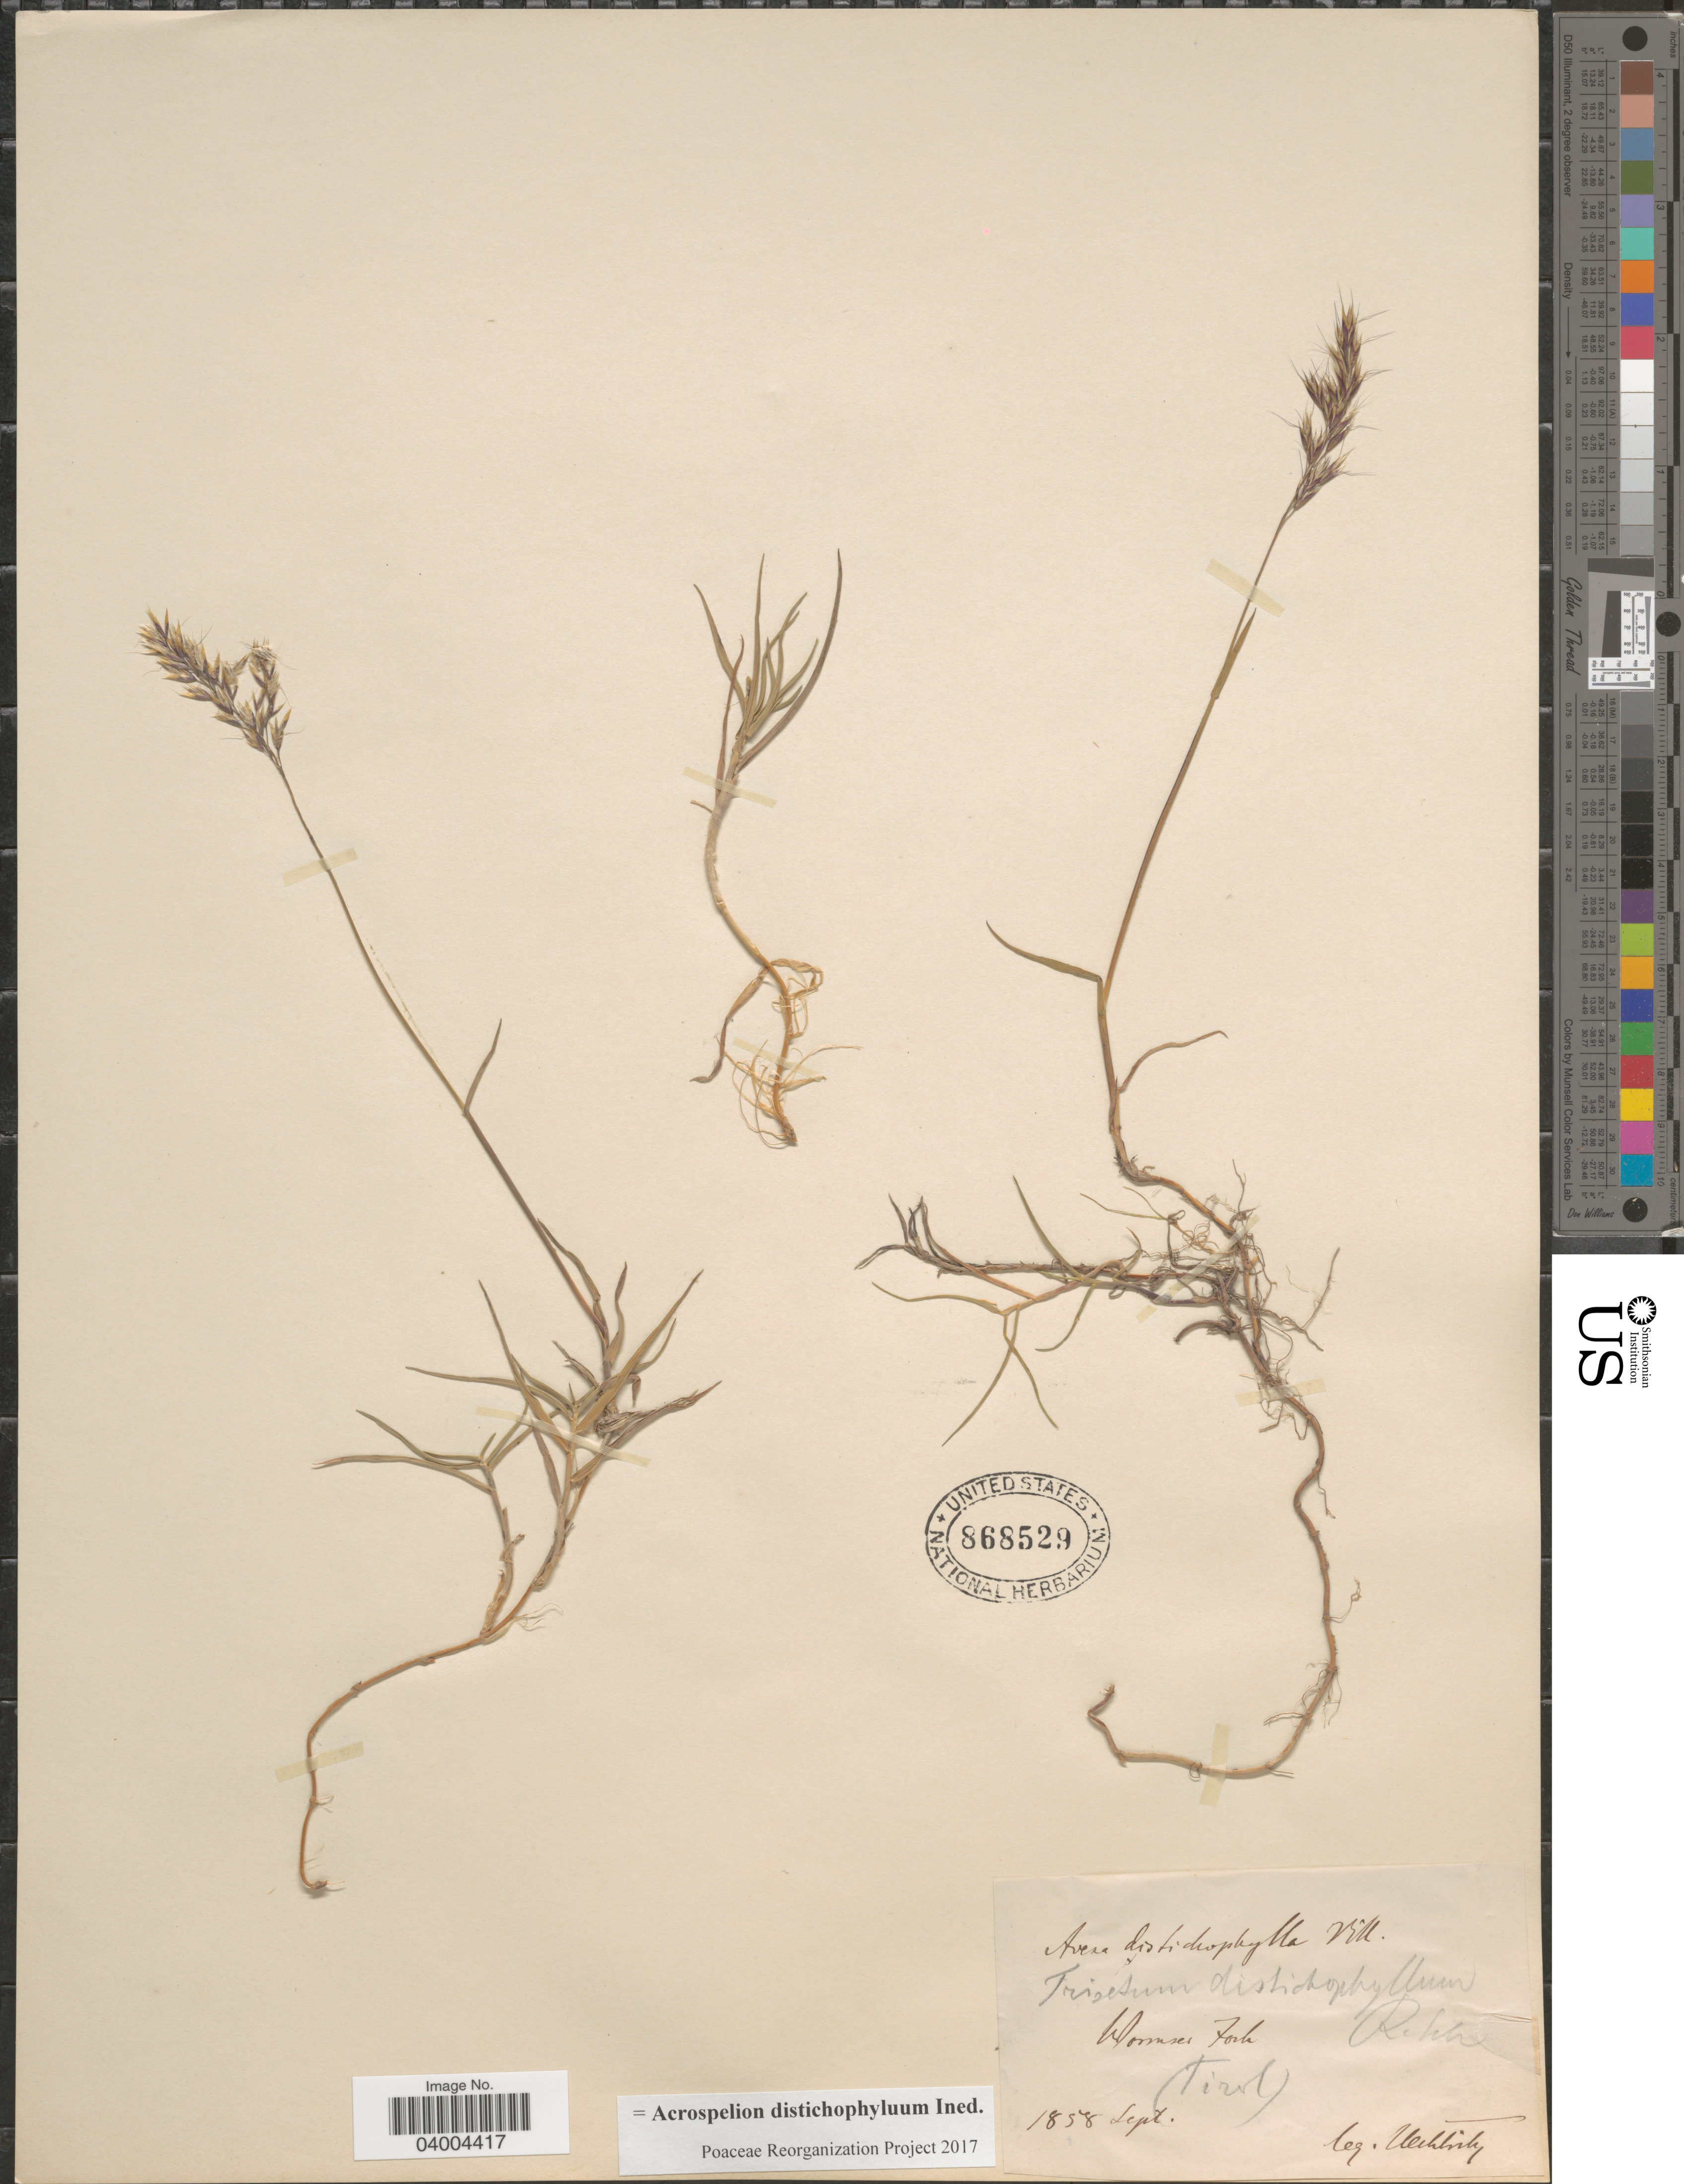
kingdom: Plantae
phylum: Tracheophyta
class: Liliopsida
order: Poales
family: Poaceae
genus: Acrospelion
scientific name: Acrospelion distichophyllum ined.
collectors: Uechtritz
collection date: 1858-09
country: Italy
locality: Wormser Joch. (Tirol).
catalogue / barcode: US 868529